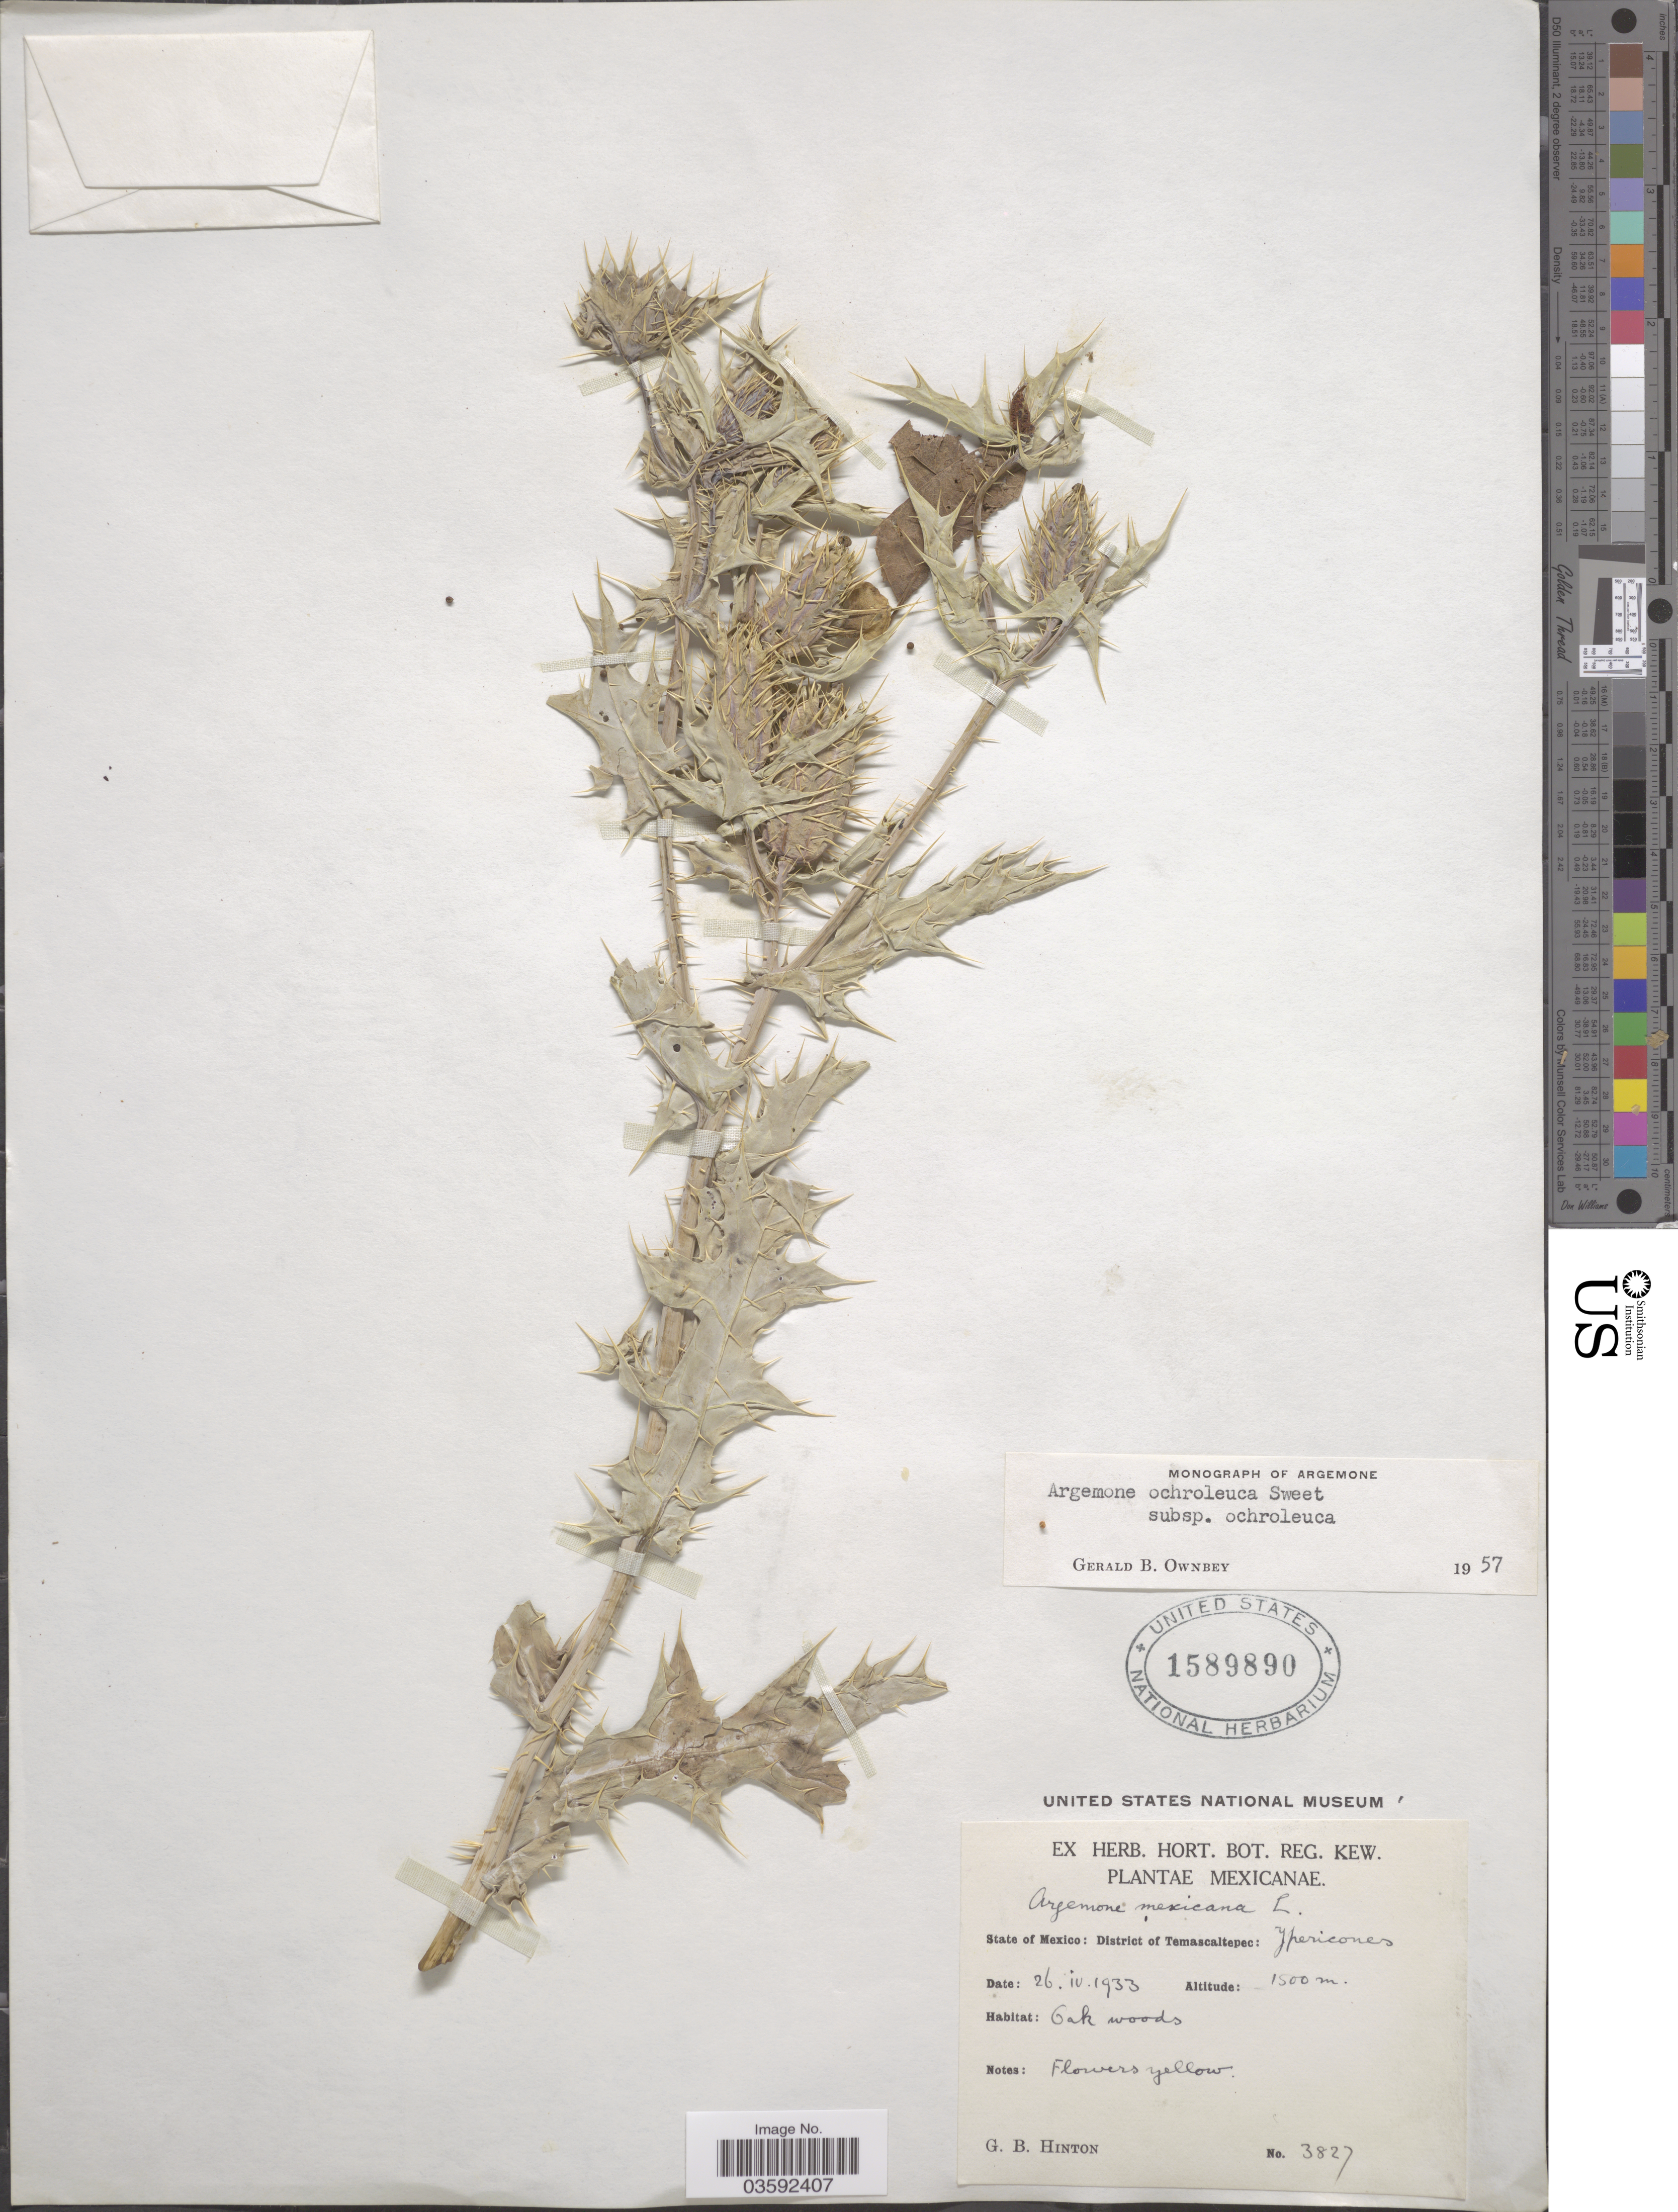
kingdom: Plantae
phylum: Tracheophyta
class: Magnoliopsida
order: Ranunculales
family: Papaveraceae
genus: Argemone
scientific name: Argemone ochroleuca subsp. ochroleuca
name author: Sweet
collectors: G. B. Hinton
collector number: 3827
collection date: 1933-04-26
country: Mexico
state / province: México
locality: District of Temascaltepec: Ypericones.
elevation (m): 1500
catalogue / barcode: US 1589890